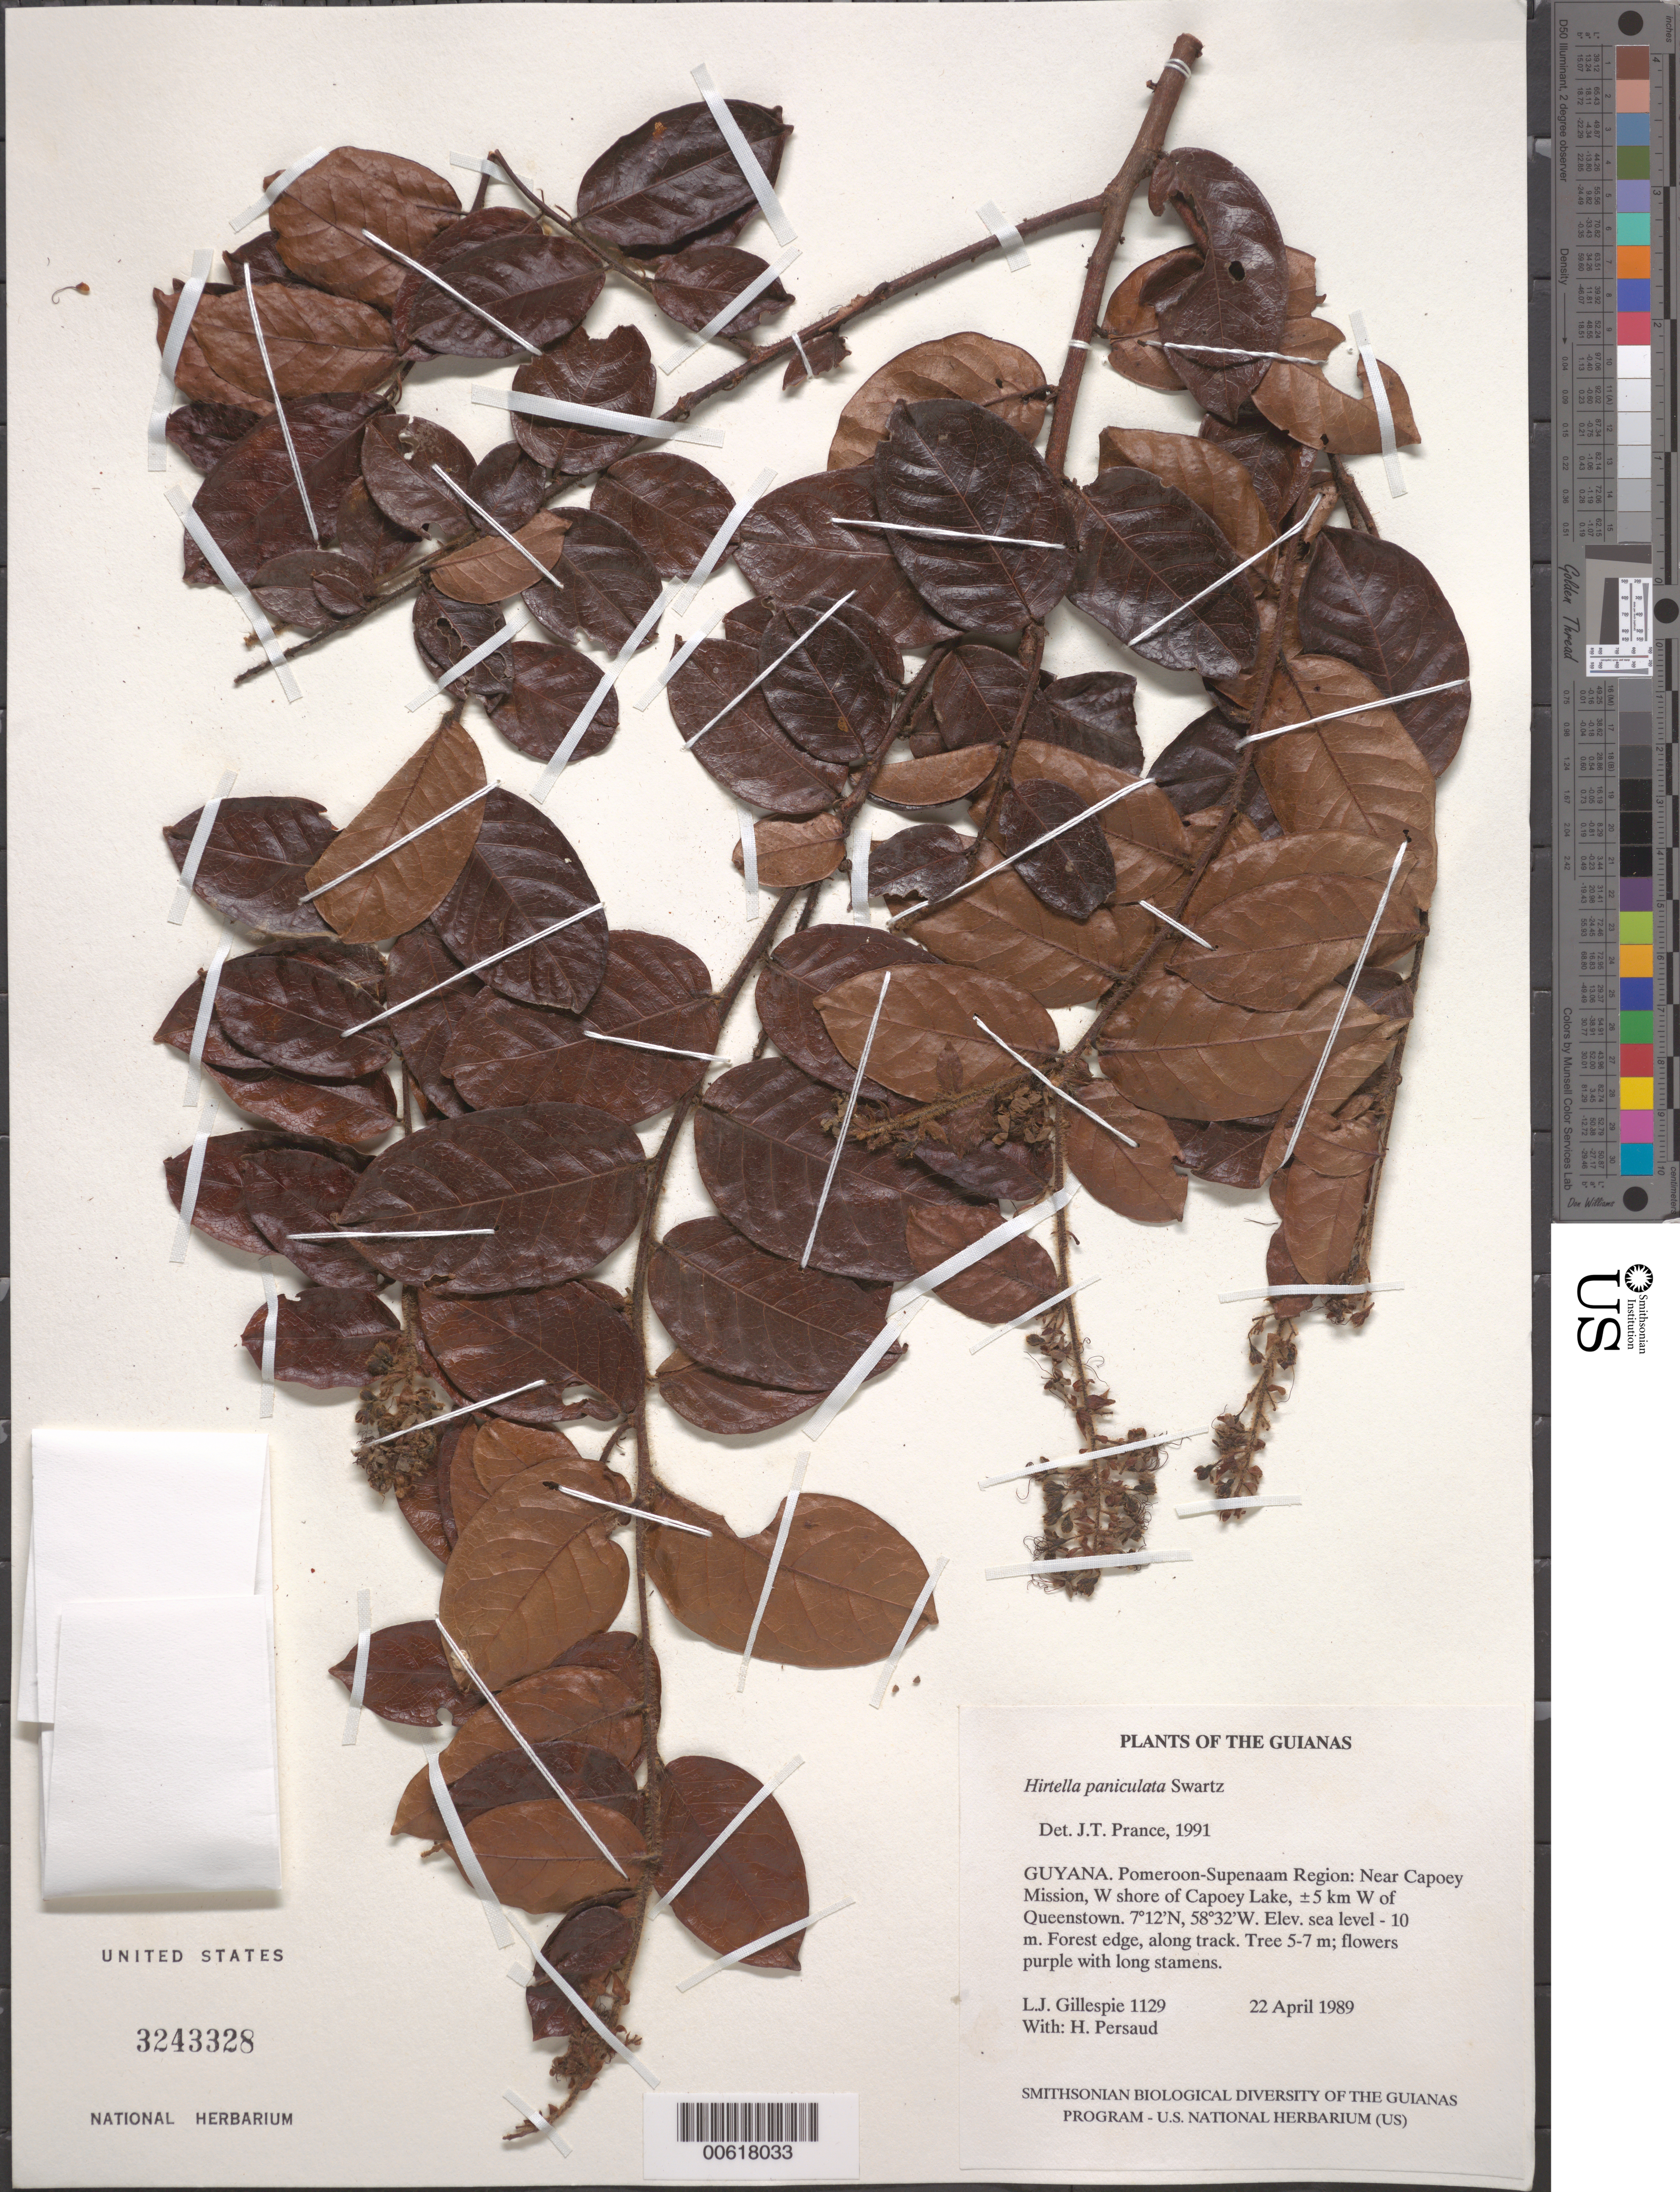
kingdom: Plantae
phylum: Tracheophyta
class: Magnoliopsida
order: Malpighiales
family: Chrysobalanaceae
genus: Hirtella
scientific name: Hirtella paniculata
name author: Sw.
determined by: Prance, G. T.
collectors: L. J. Gillespie & H. Persaud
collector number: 1129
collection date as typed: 22 April 1989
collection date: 1989-04-22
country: Guyana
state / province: Pomeroon-Supenaam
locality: Capoey Mission, west shore of Capoey Lake, ±5 km W of Queenstown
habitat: Forest edge, along track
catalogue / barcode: US 3343328